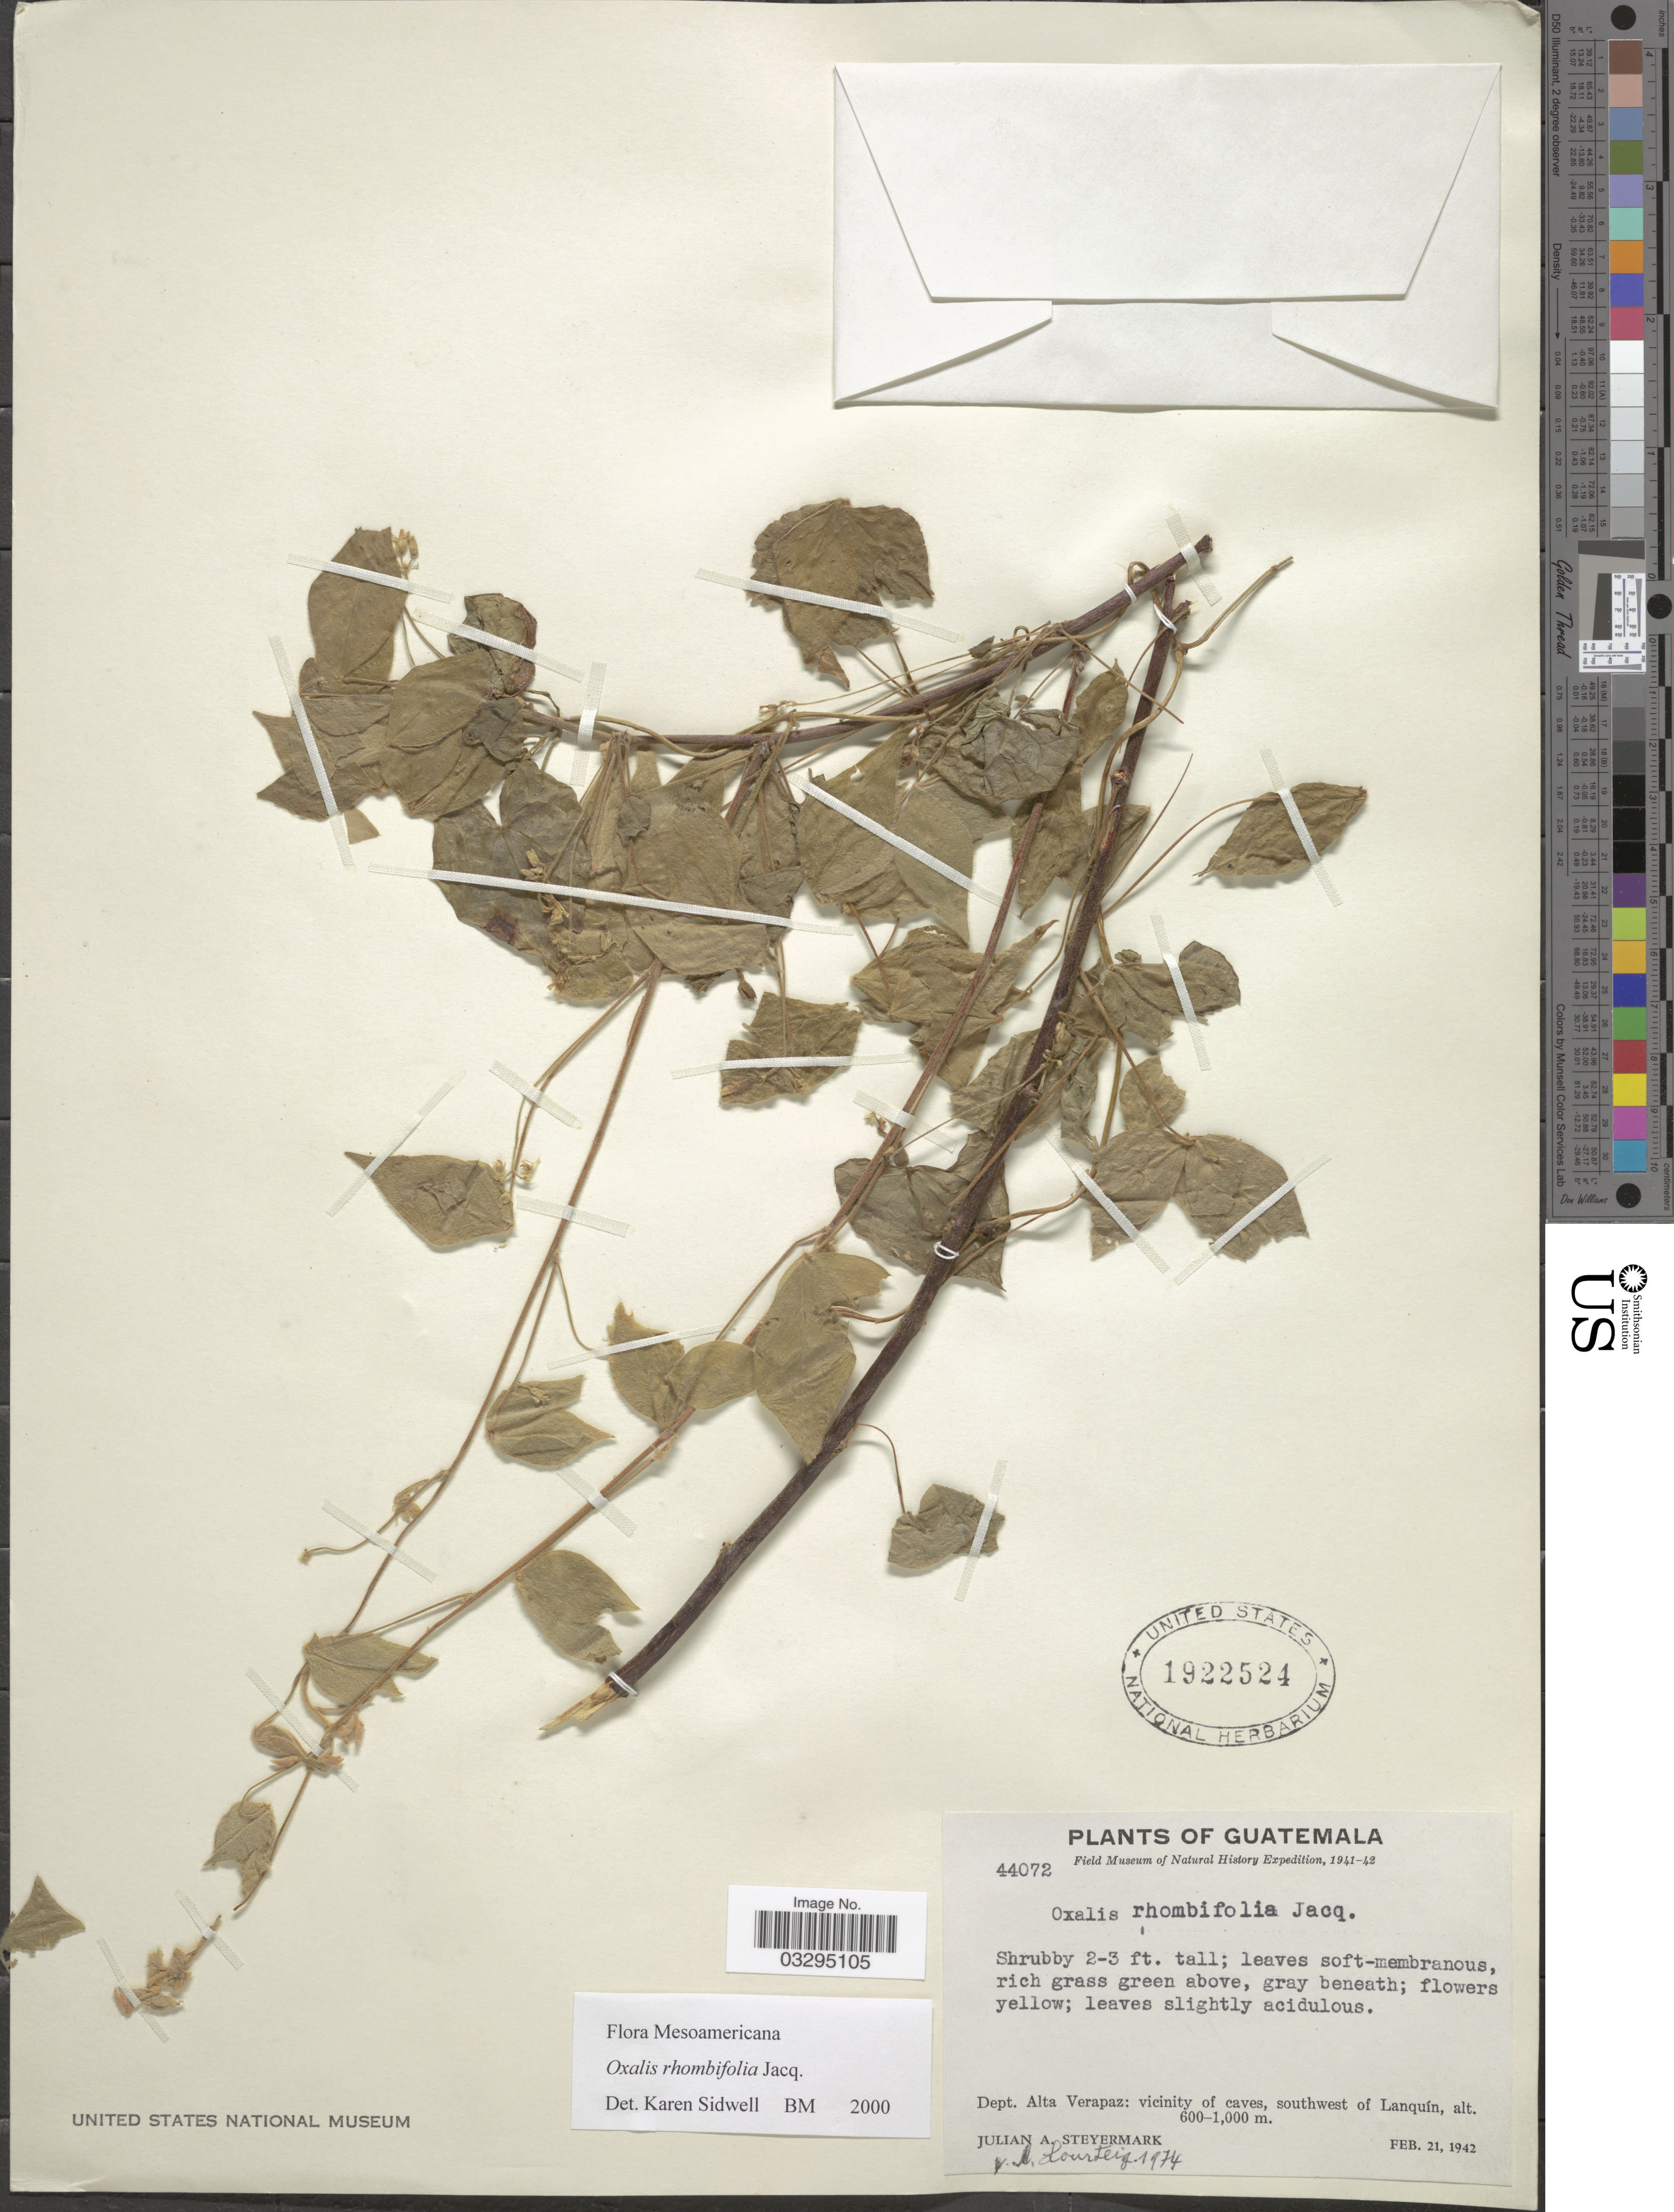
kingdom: Plantae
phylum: Tracheophyta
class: Magnoliopsida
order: Oxalidales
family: Oxalidaceae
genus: Oxalis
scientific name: Oxalis rhombifolia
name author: Jacq.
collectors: J. Steyermark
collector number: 44072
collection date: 1942-02-21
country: Guatemala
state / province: Alta Verapaz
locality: Dept. Alta Verapaz: vicinity of caves, southwest of Lanquín.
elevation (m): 600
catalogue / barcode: US 1922524